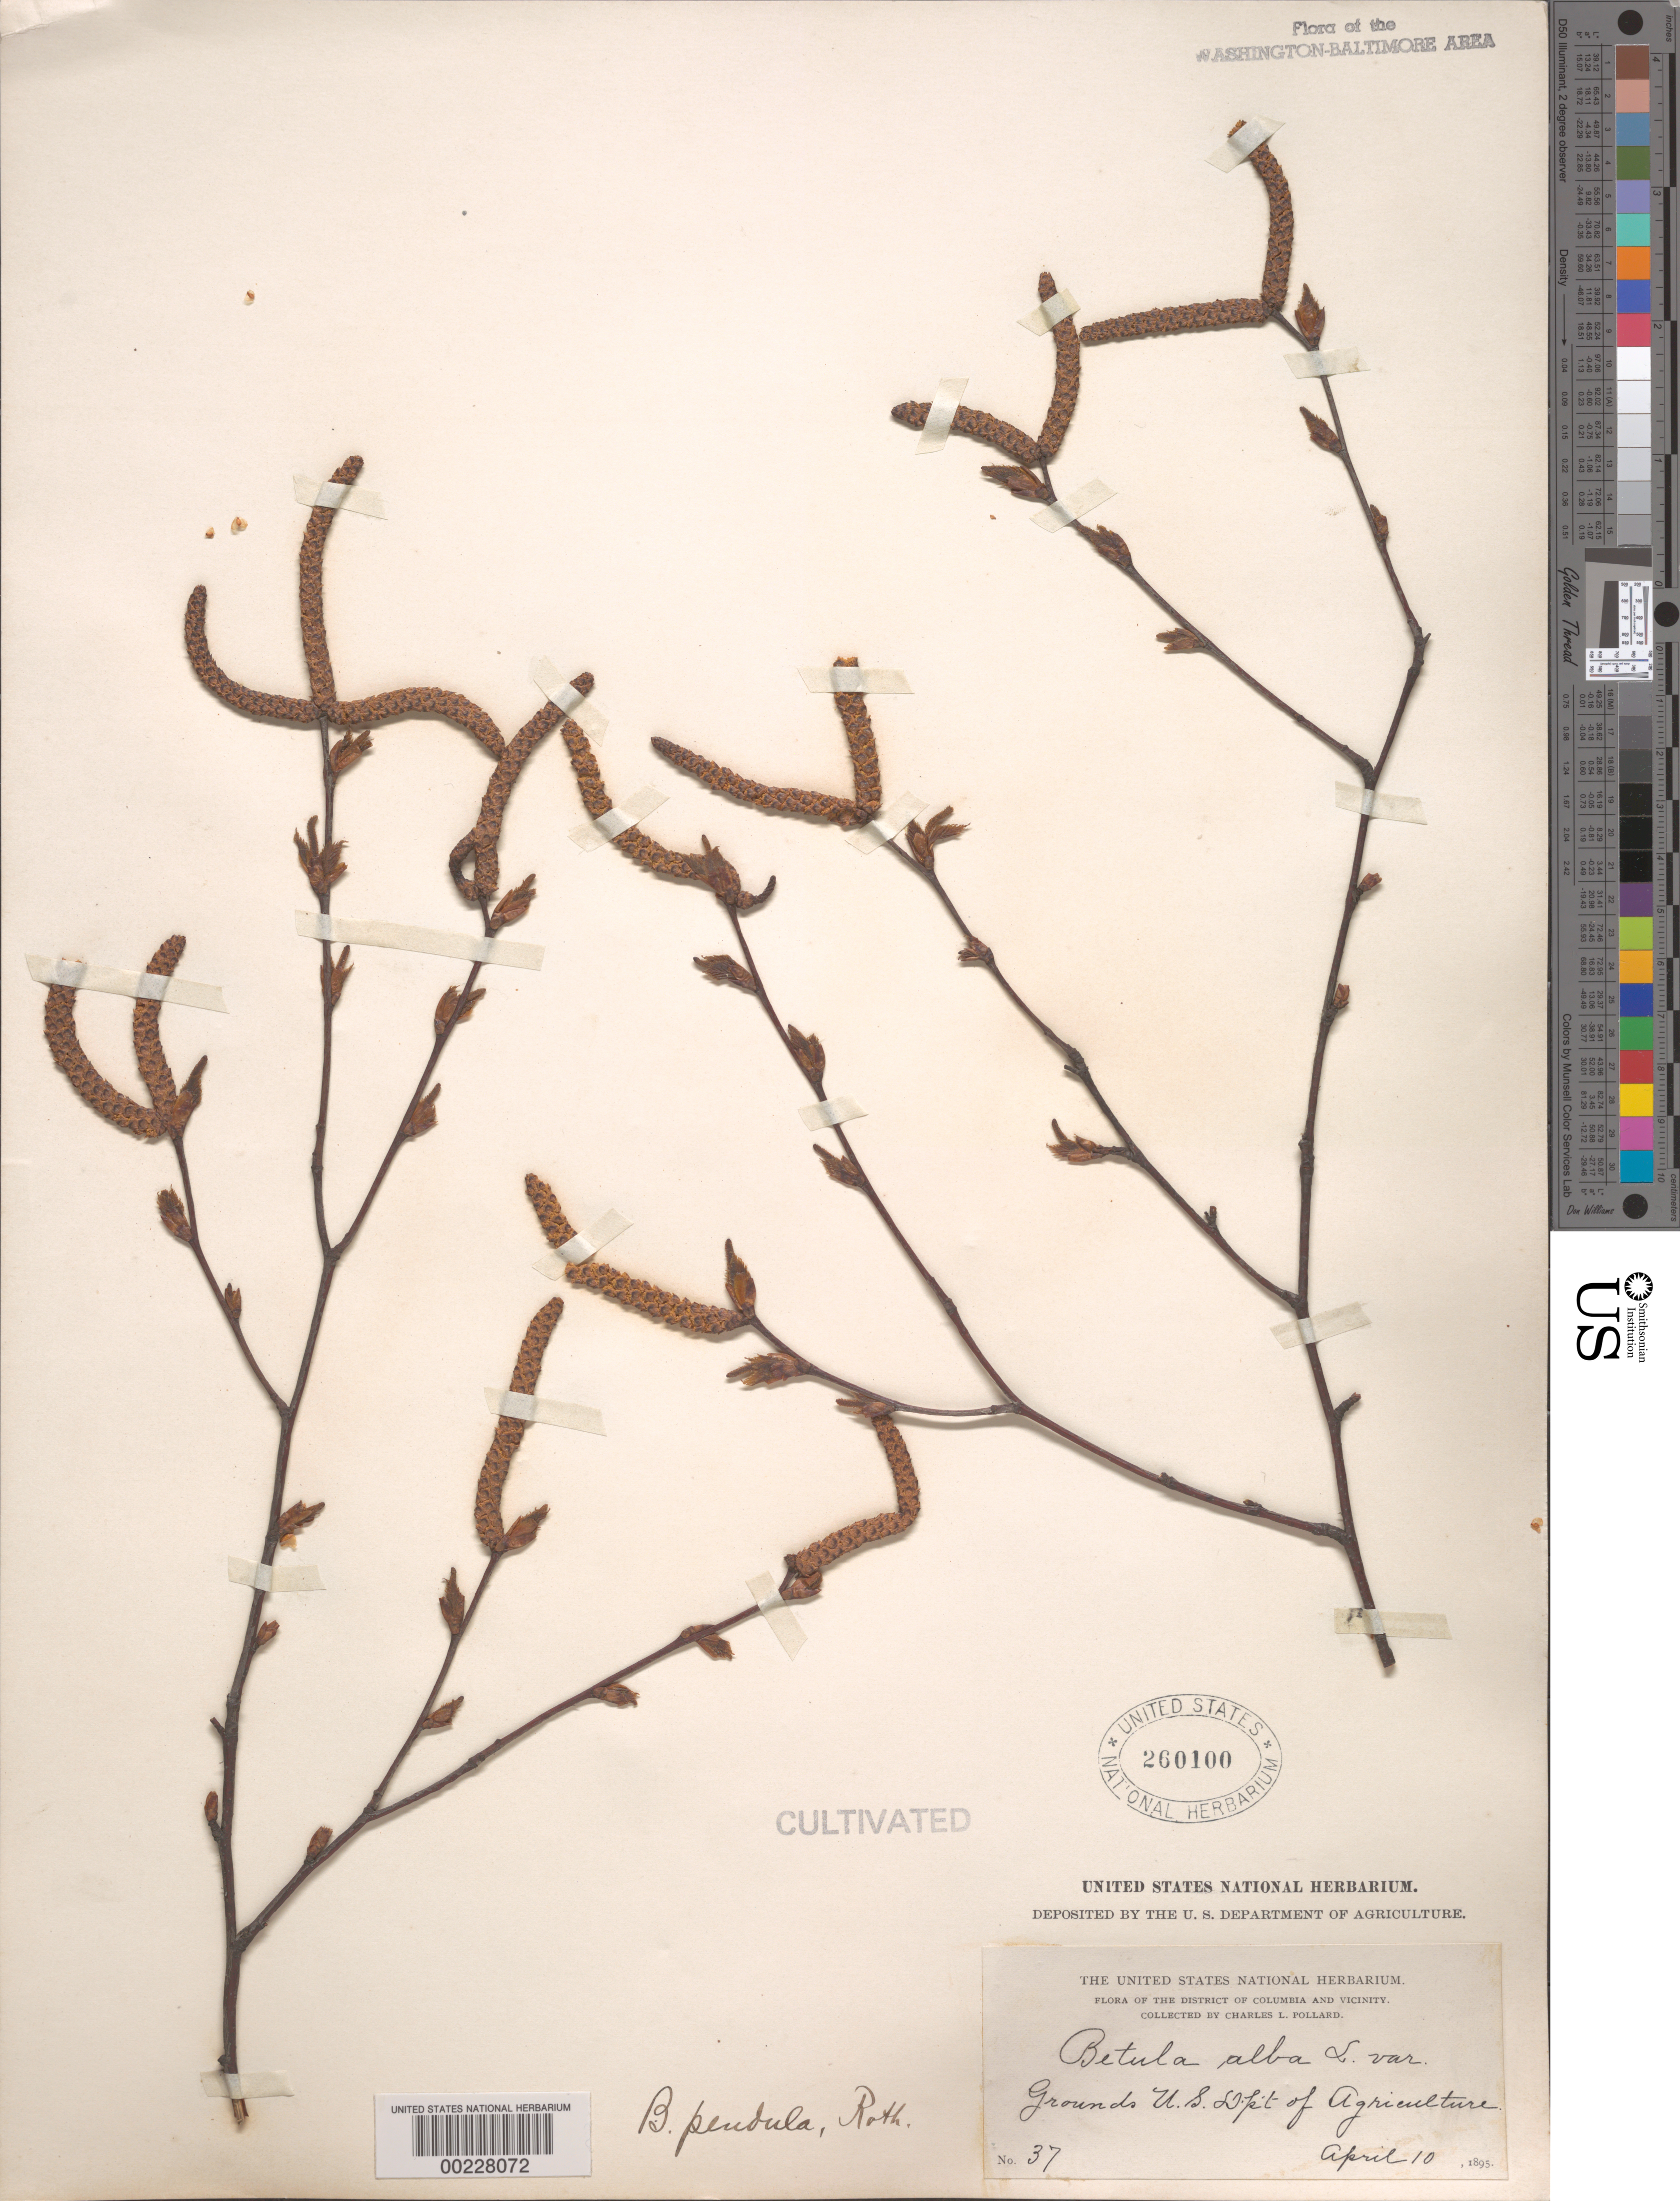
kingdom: Plantae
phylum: Tracheophyta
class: Magnoliopsida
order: Fagales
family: Betulaceae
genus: Betula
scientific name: Betula pendula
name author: Roth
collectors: C. L. Pollard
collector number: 37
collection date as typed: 10 Apr 1895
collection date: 1895-04-10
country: United States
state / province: District of Columbia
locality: Agricultural grounds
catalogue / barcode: US 260100